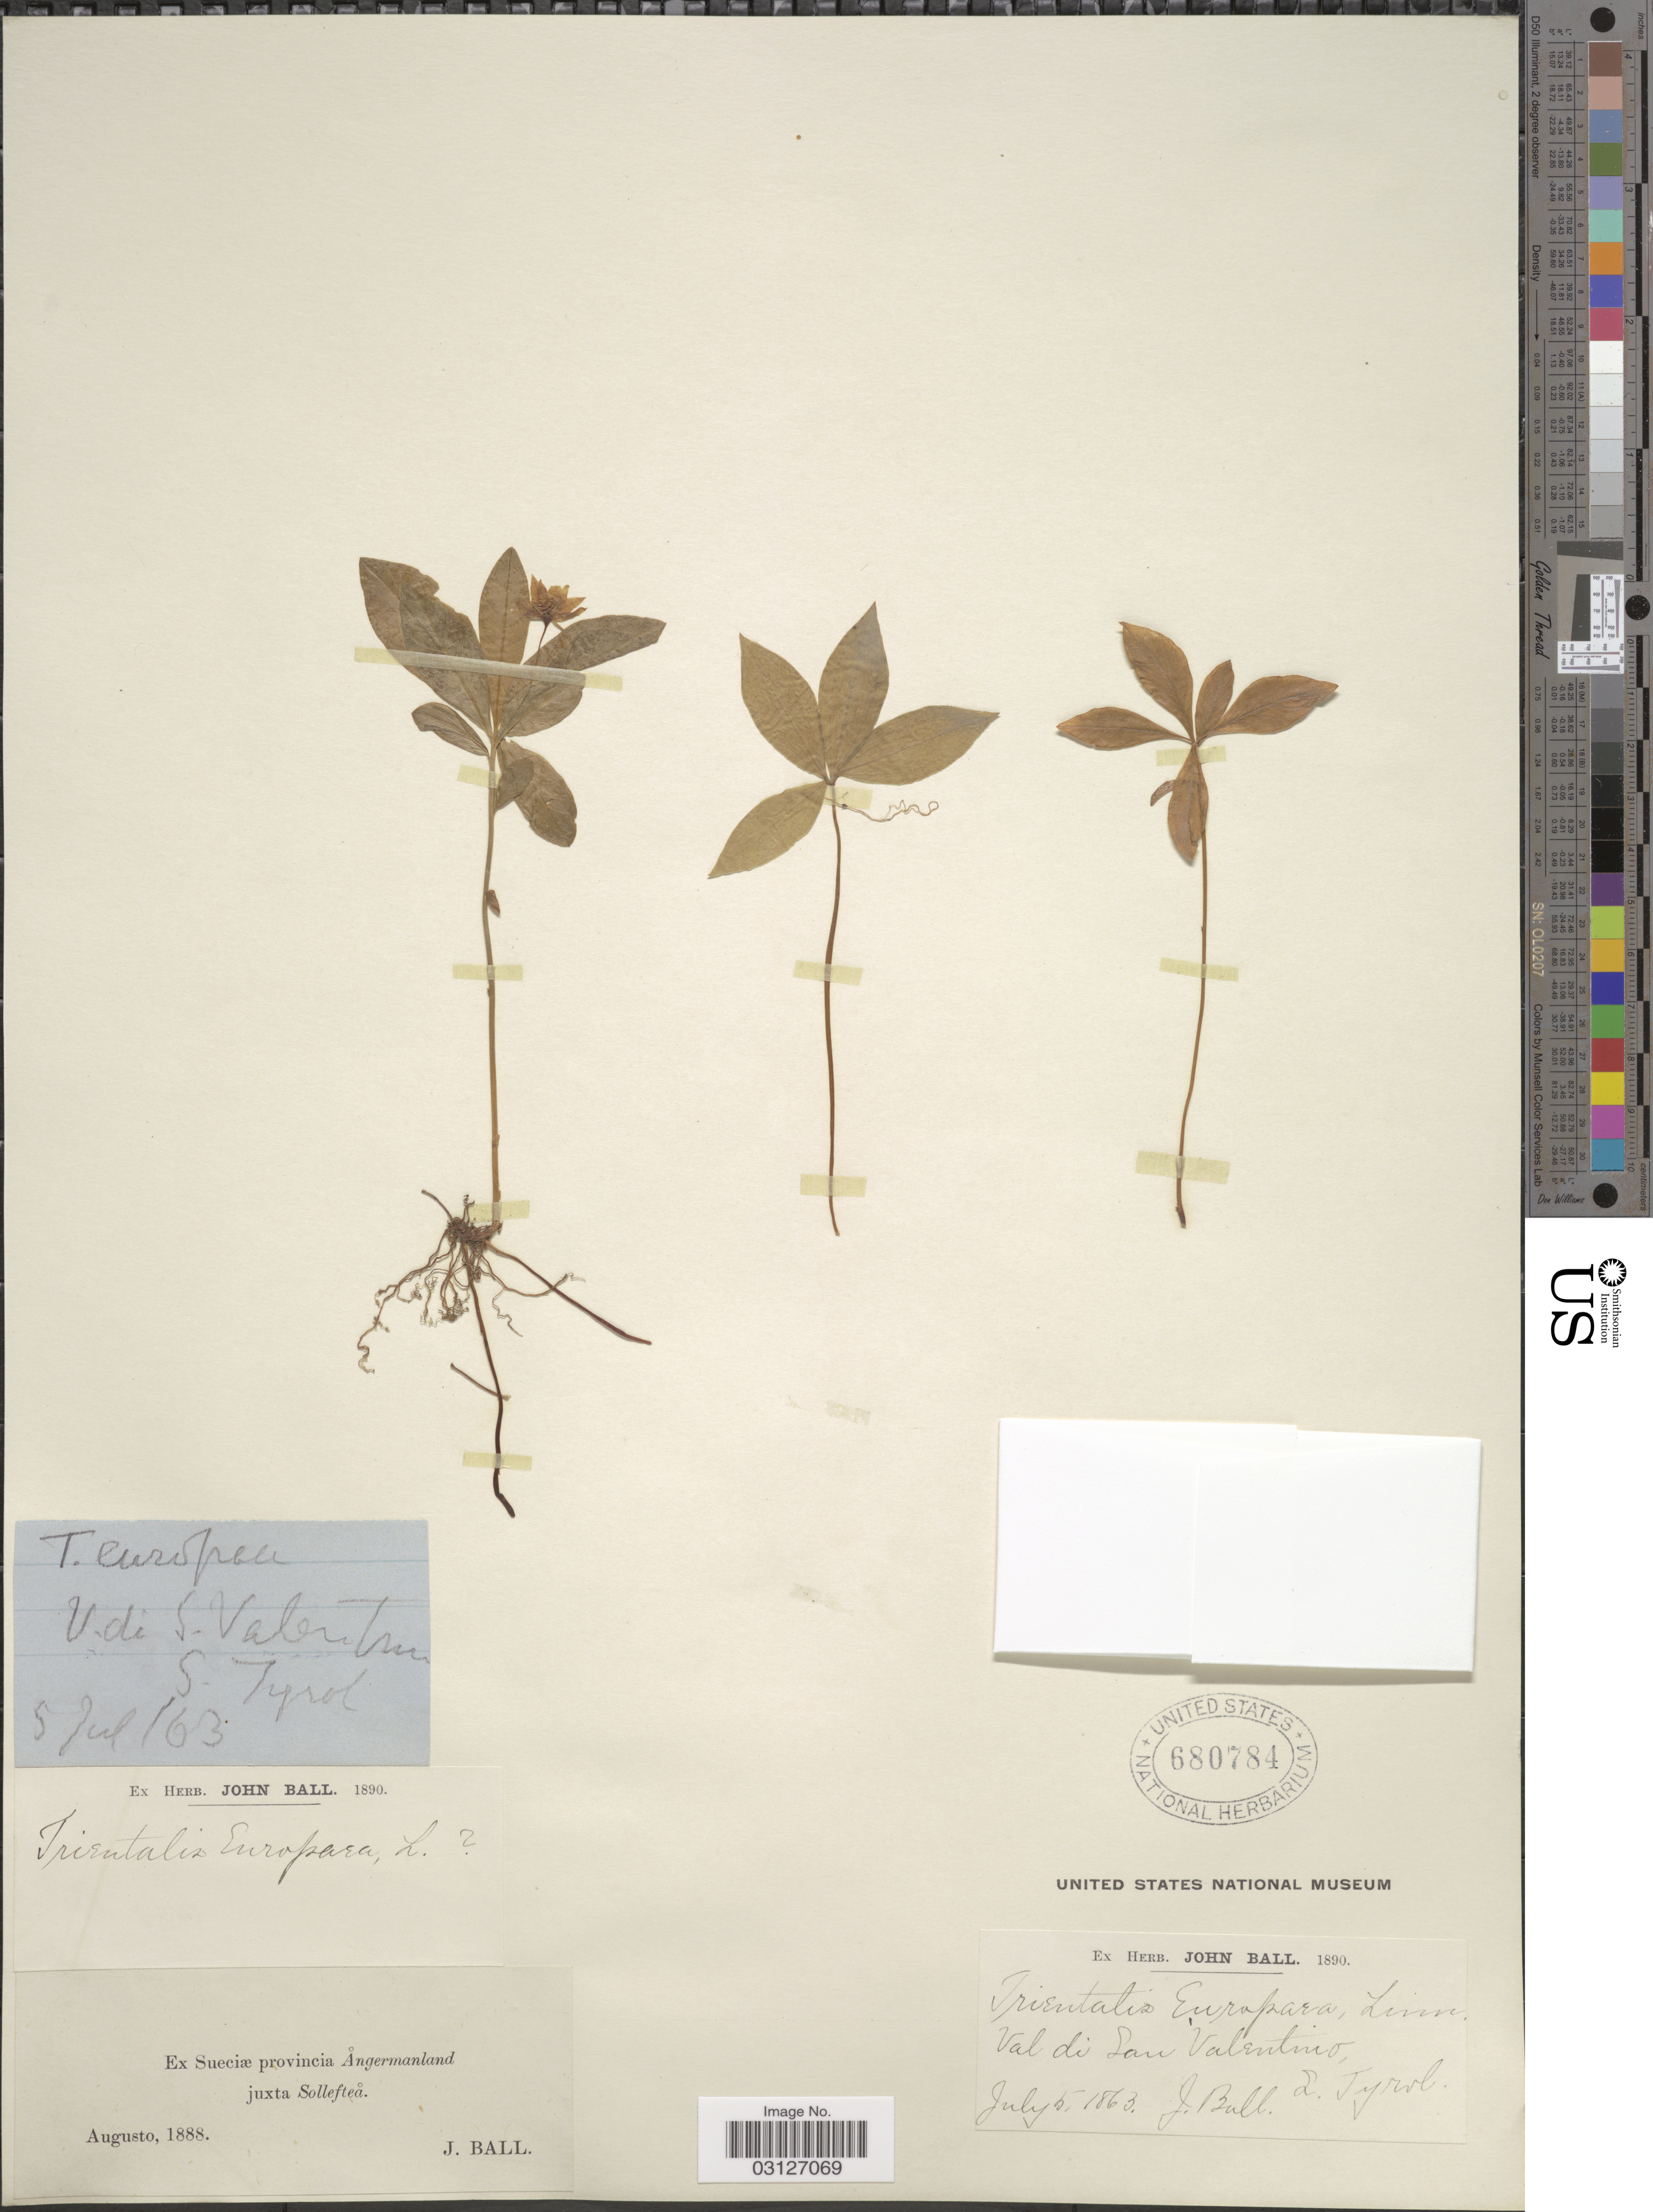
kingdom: Plantae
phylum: Tracheophyta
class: Magnoliopsida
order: Ericales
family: Primulaceae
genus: Trientalis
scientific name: Trientalis europaea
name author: L.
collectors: J. Ball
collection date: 1863-07-05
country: Italy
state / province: Trentino-Alto Adige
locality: Val di San Valentino. S. Tyrol.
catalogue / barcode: US 680784-2